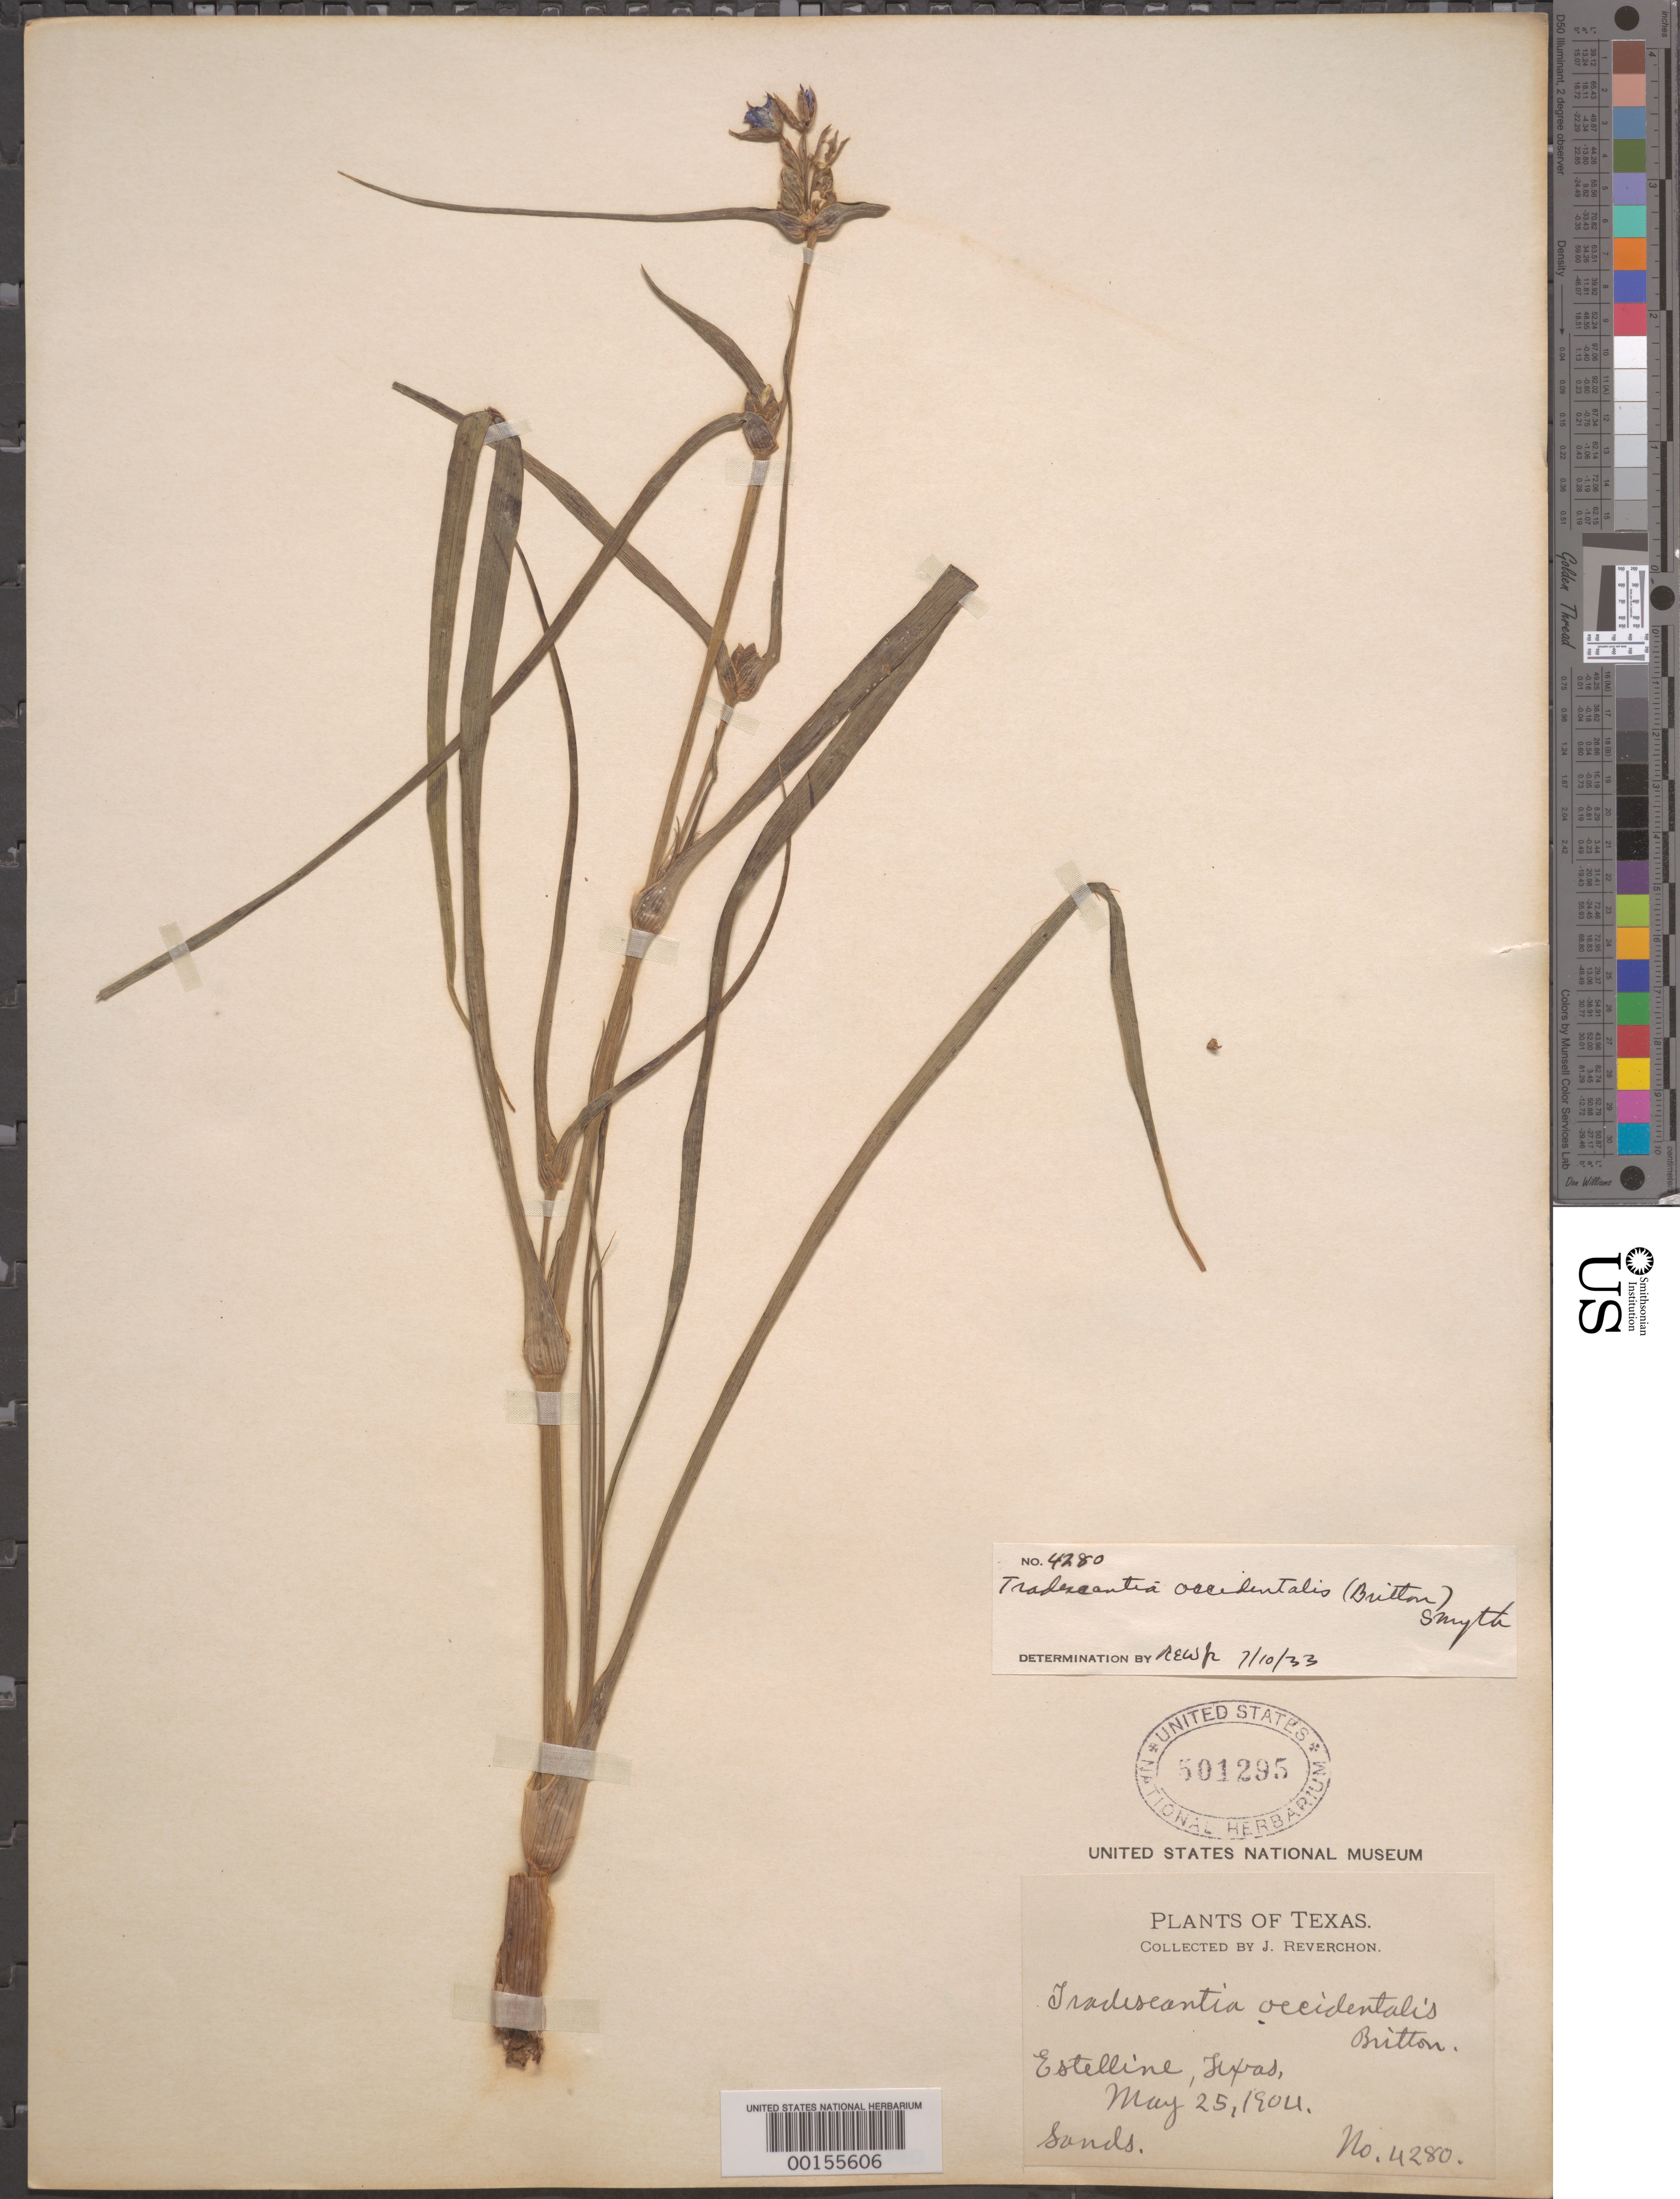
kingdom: Plantae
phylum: Tracheophyta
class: Liliopsida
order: Commelinales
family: Commelinaceae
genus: Tradescantia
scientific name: Tradescantia occidentalis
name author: (Britton) Smyth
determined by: Woodson, R. E., Jr.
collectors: J. Reverchon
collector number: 4280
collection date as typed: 25 May 1904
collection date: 1904-05-25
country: United States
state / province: New Mexico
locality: Estelline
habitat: Sand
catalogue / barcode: US 501295